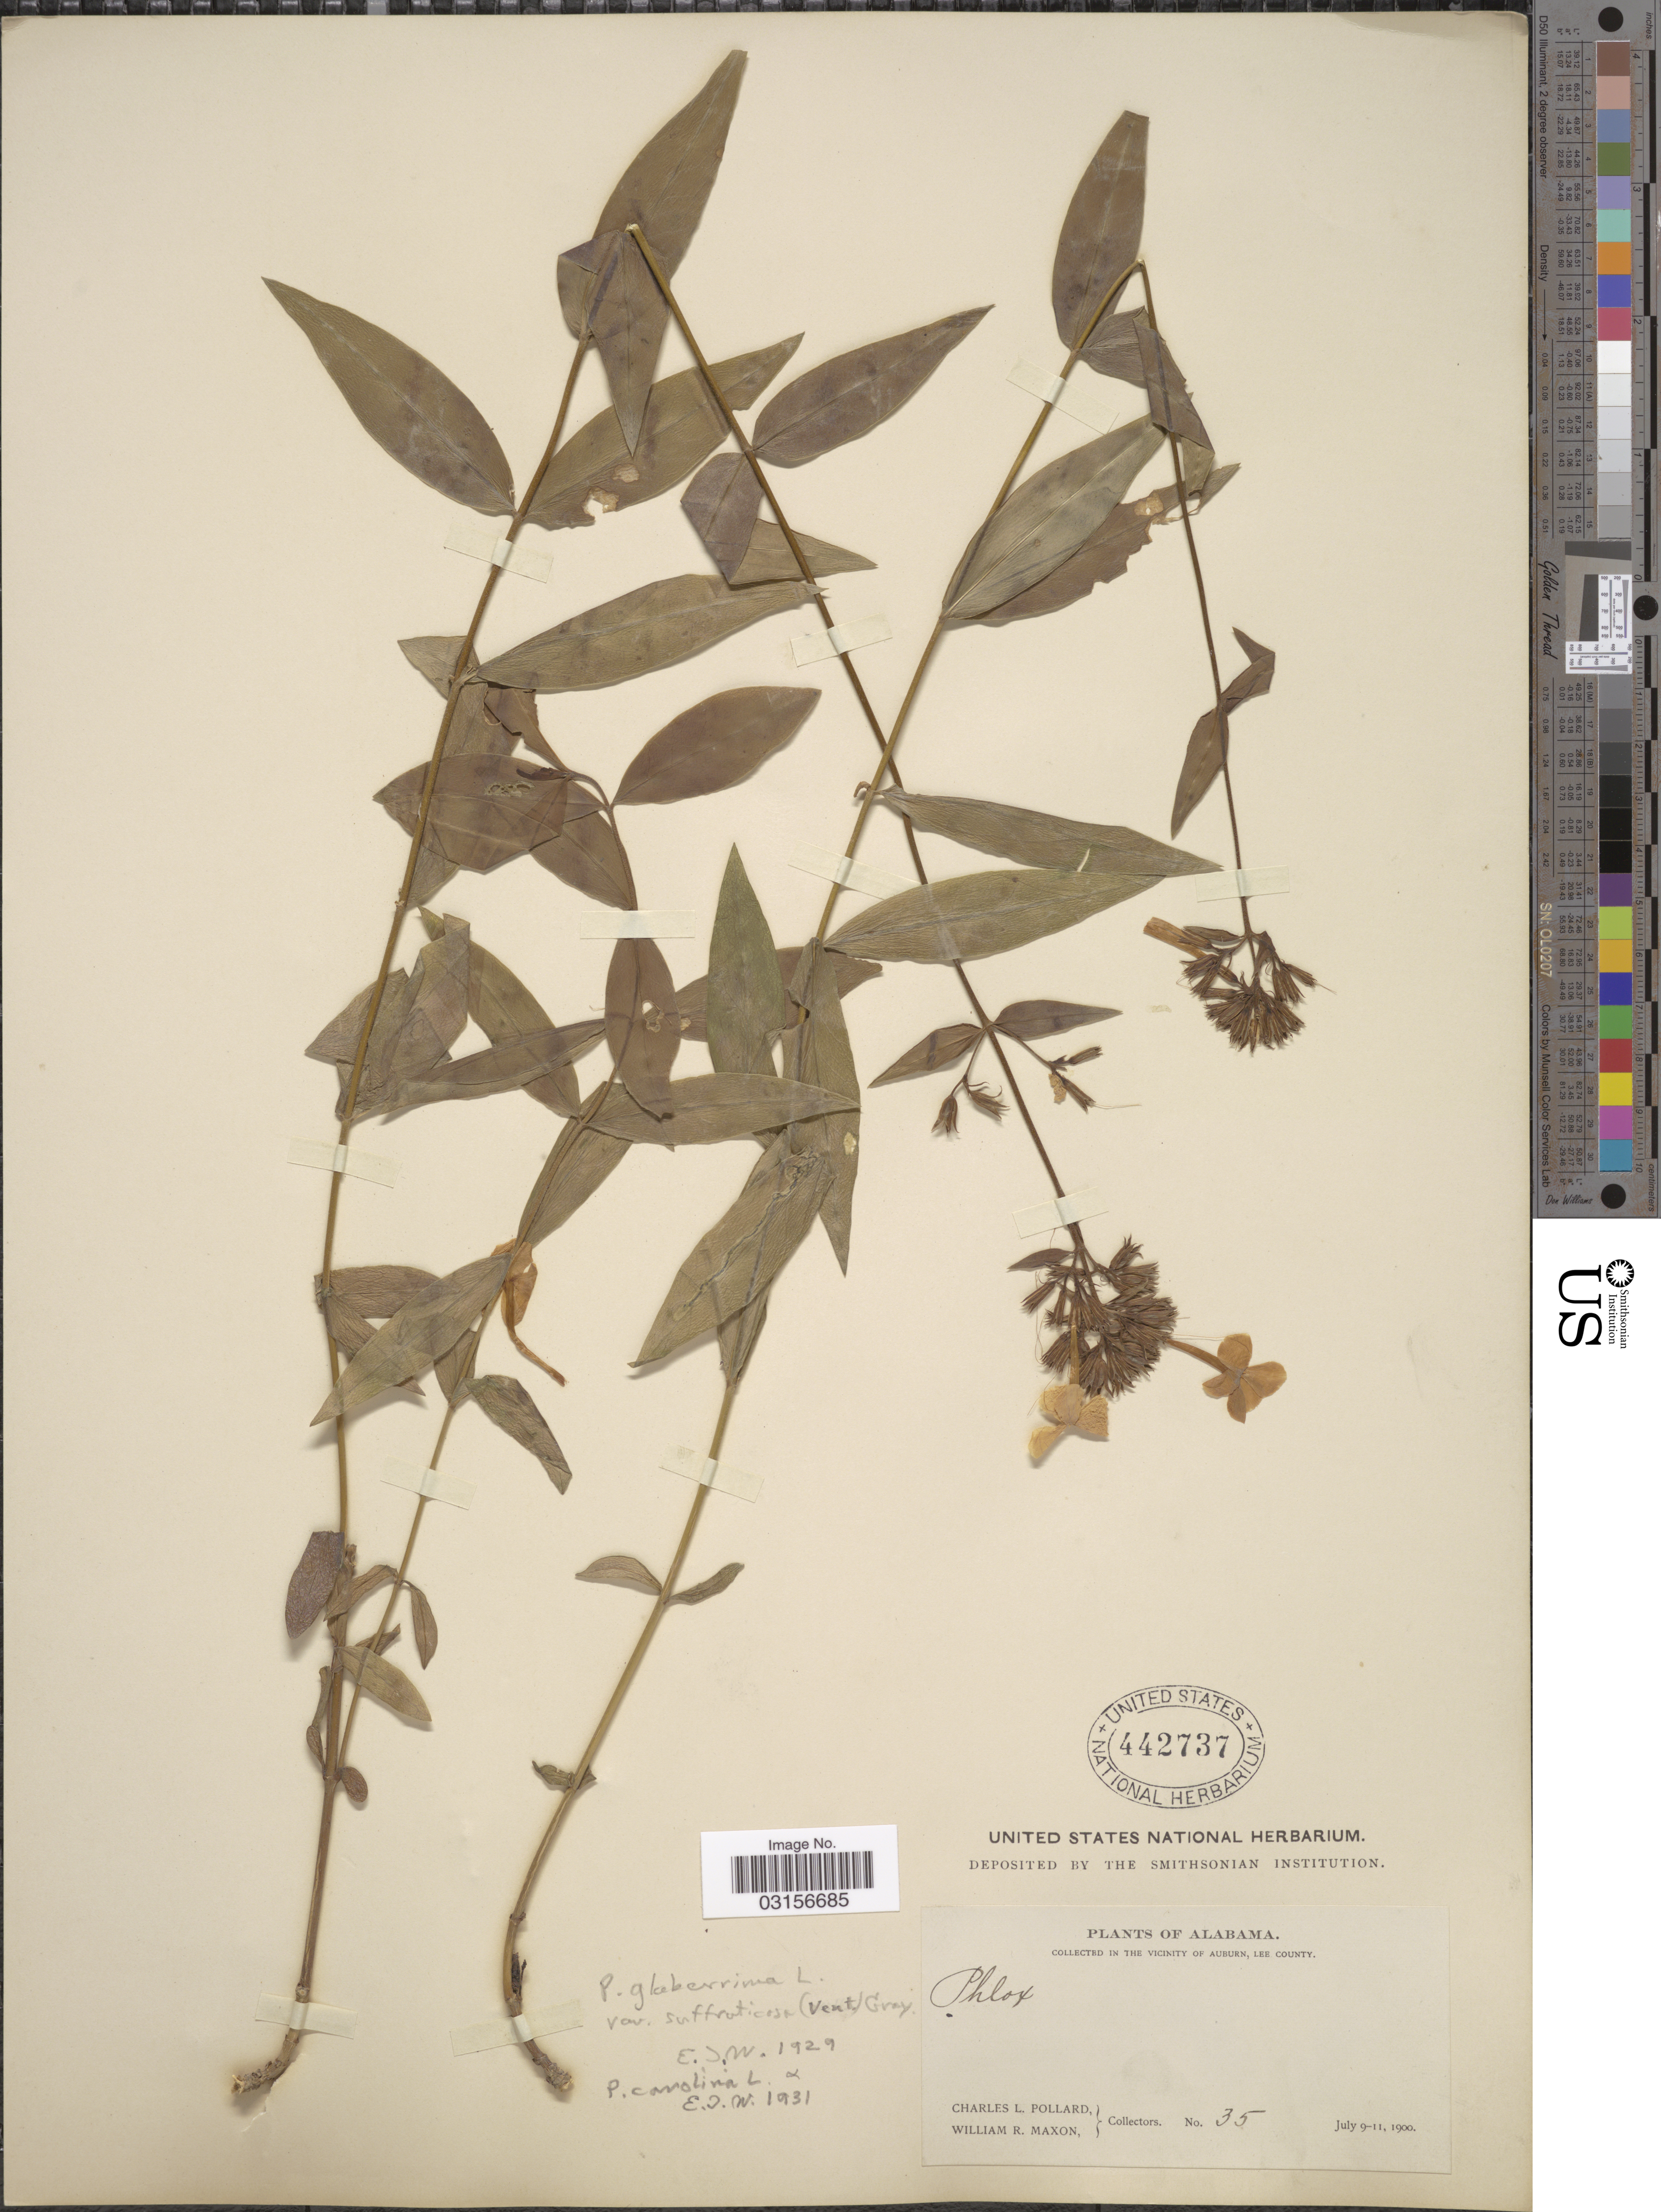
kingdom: Plantae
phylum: Tracheophyta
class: Magnoliopsida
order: Ericales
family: Polemoniaceae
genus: Phlox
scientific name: Phlox carolina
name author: L.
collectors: C. L. Pollard & W. R. Maxon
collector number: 35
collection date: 1900-07-09/1900-07-11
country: United States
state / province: Alabama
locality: In The Vicinity of Auburn, Lee County.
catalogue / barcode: US 442737